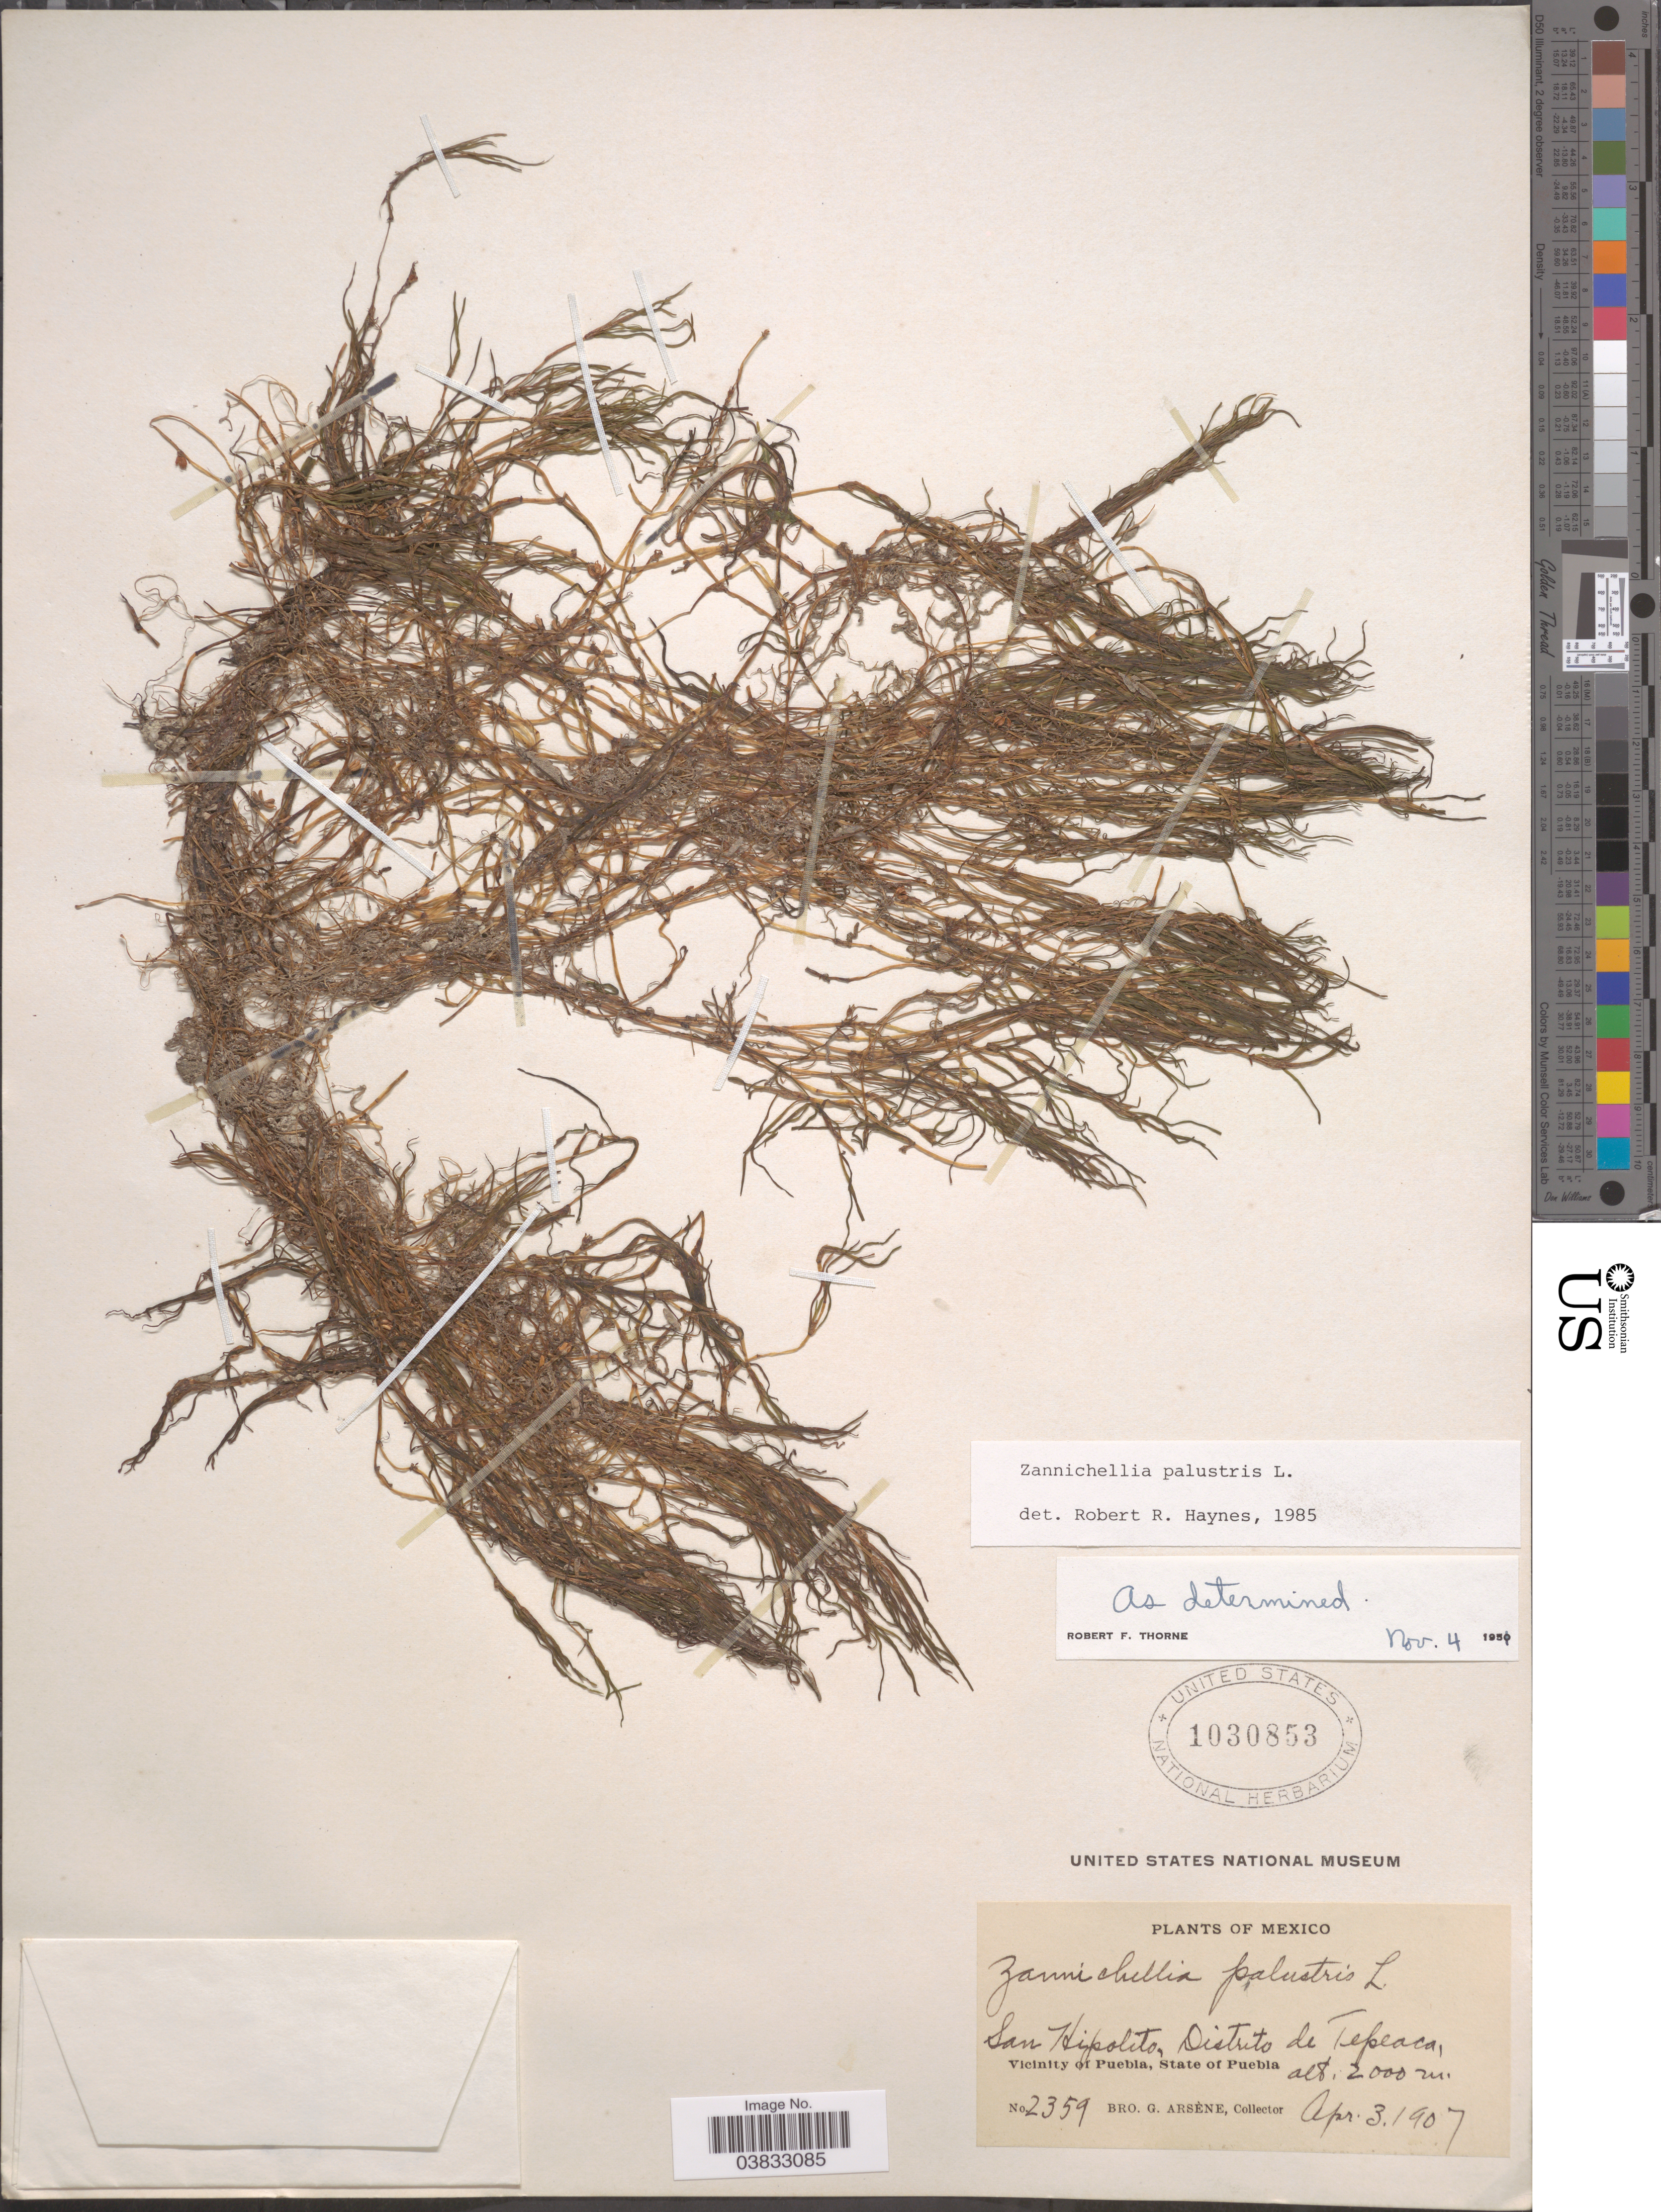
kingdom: Plantae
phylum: Tracheophyta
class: Liliopsida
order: Alismatales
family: Potamogetonaceae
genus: Zannichellia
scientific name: Zannichellia palustris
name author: L.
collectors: Bro. G. Arsène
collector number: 2359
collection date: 1907-04-03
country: Mexico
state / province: Puebla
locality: San Hipolito, Distrito de Tepeaca. Vicinity of Puebla.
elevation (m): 2000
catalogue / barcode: US 1030853